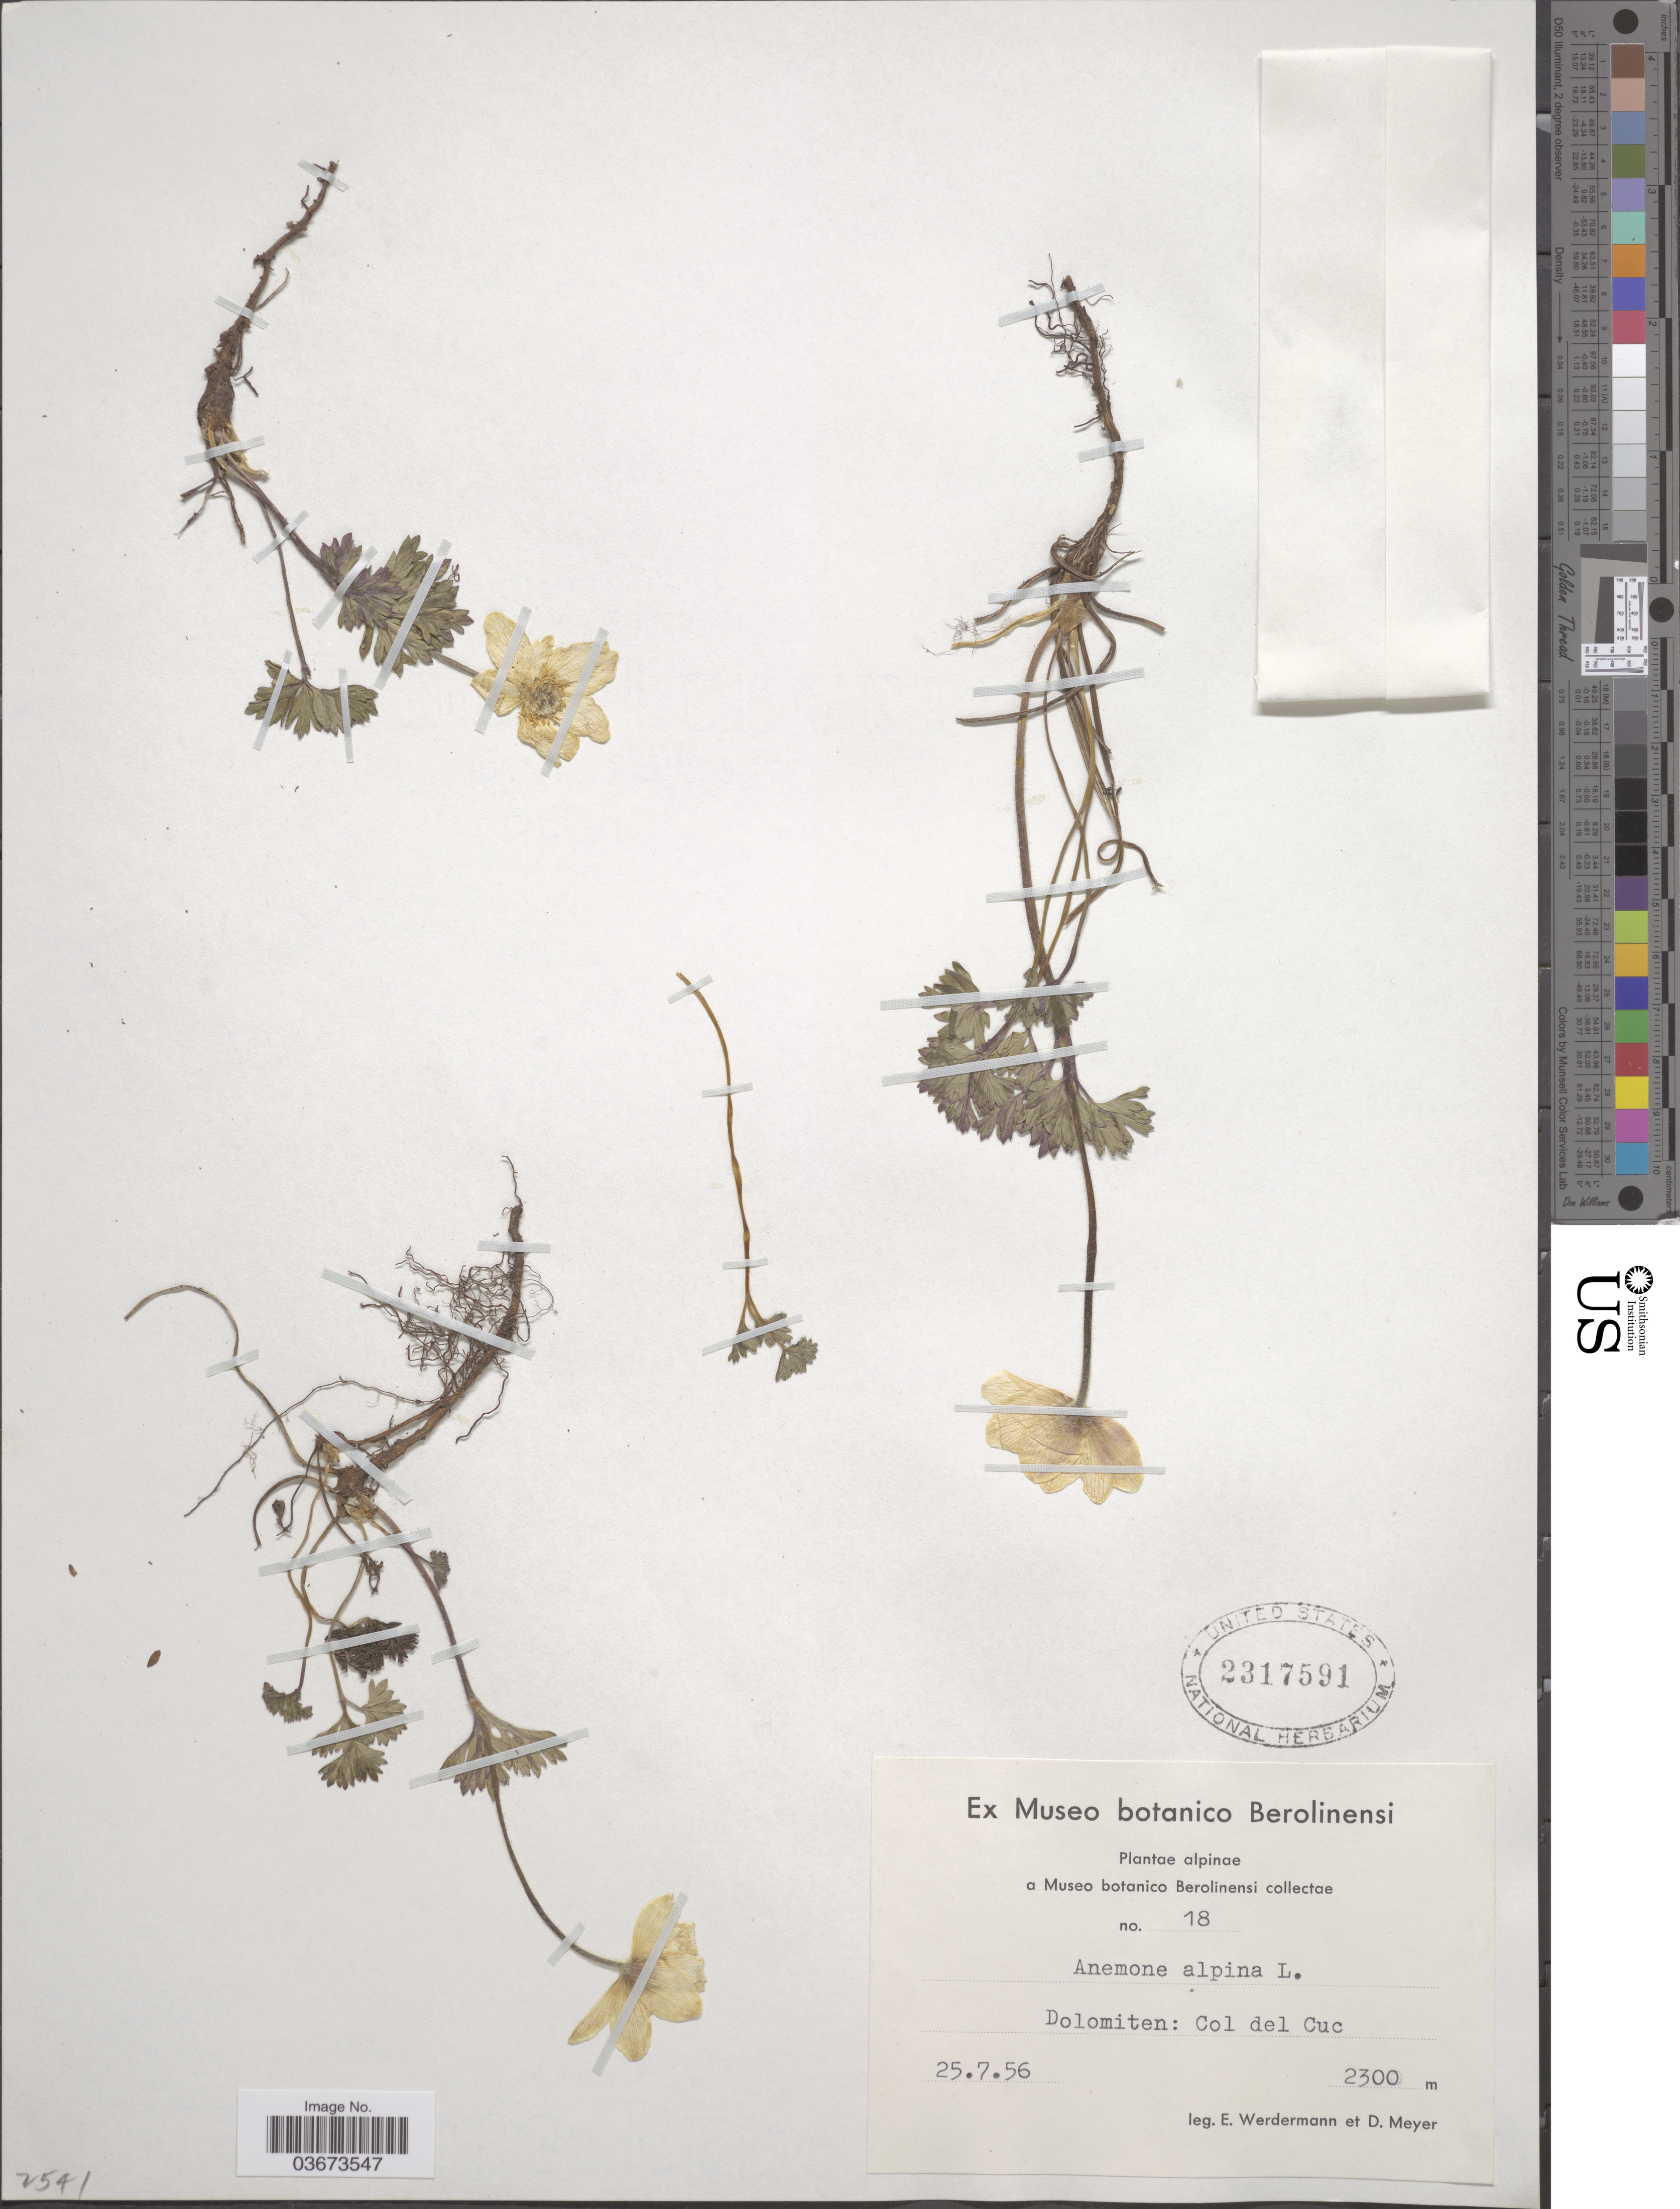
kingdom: Plantae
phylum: Tracheophyta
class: Magnoliopsida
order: Ranunculales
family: Ranunculaceae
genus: Anemone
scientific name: Anemone alpina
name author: L.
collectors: E. Werdermann & D. Meyer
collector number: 18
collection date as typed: Transcribed d/m/y: 25/7/56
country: Italy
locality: Dolomiten: Col del Cuc.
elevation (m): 2300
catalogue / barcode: US 2317591